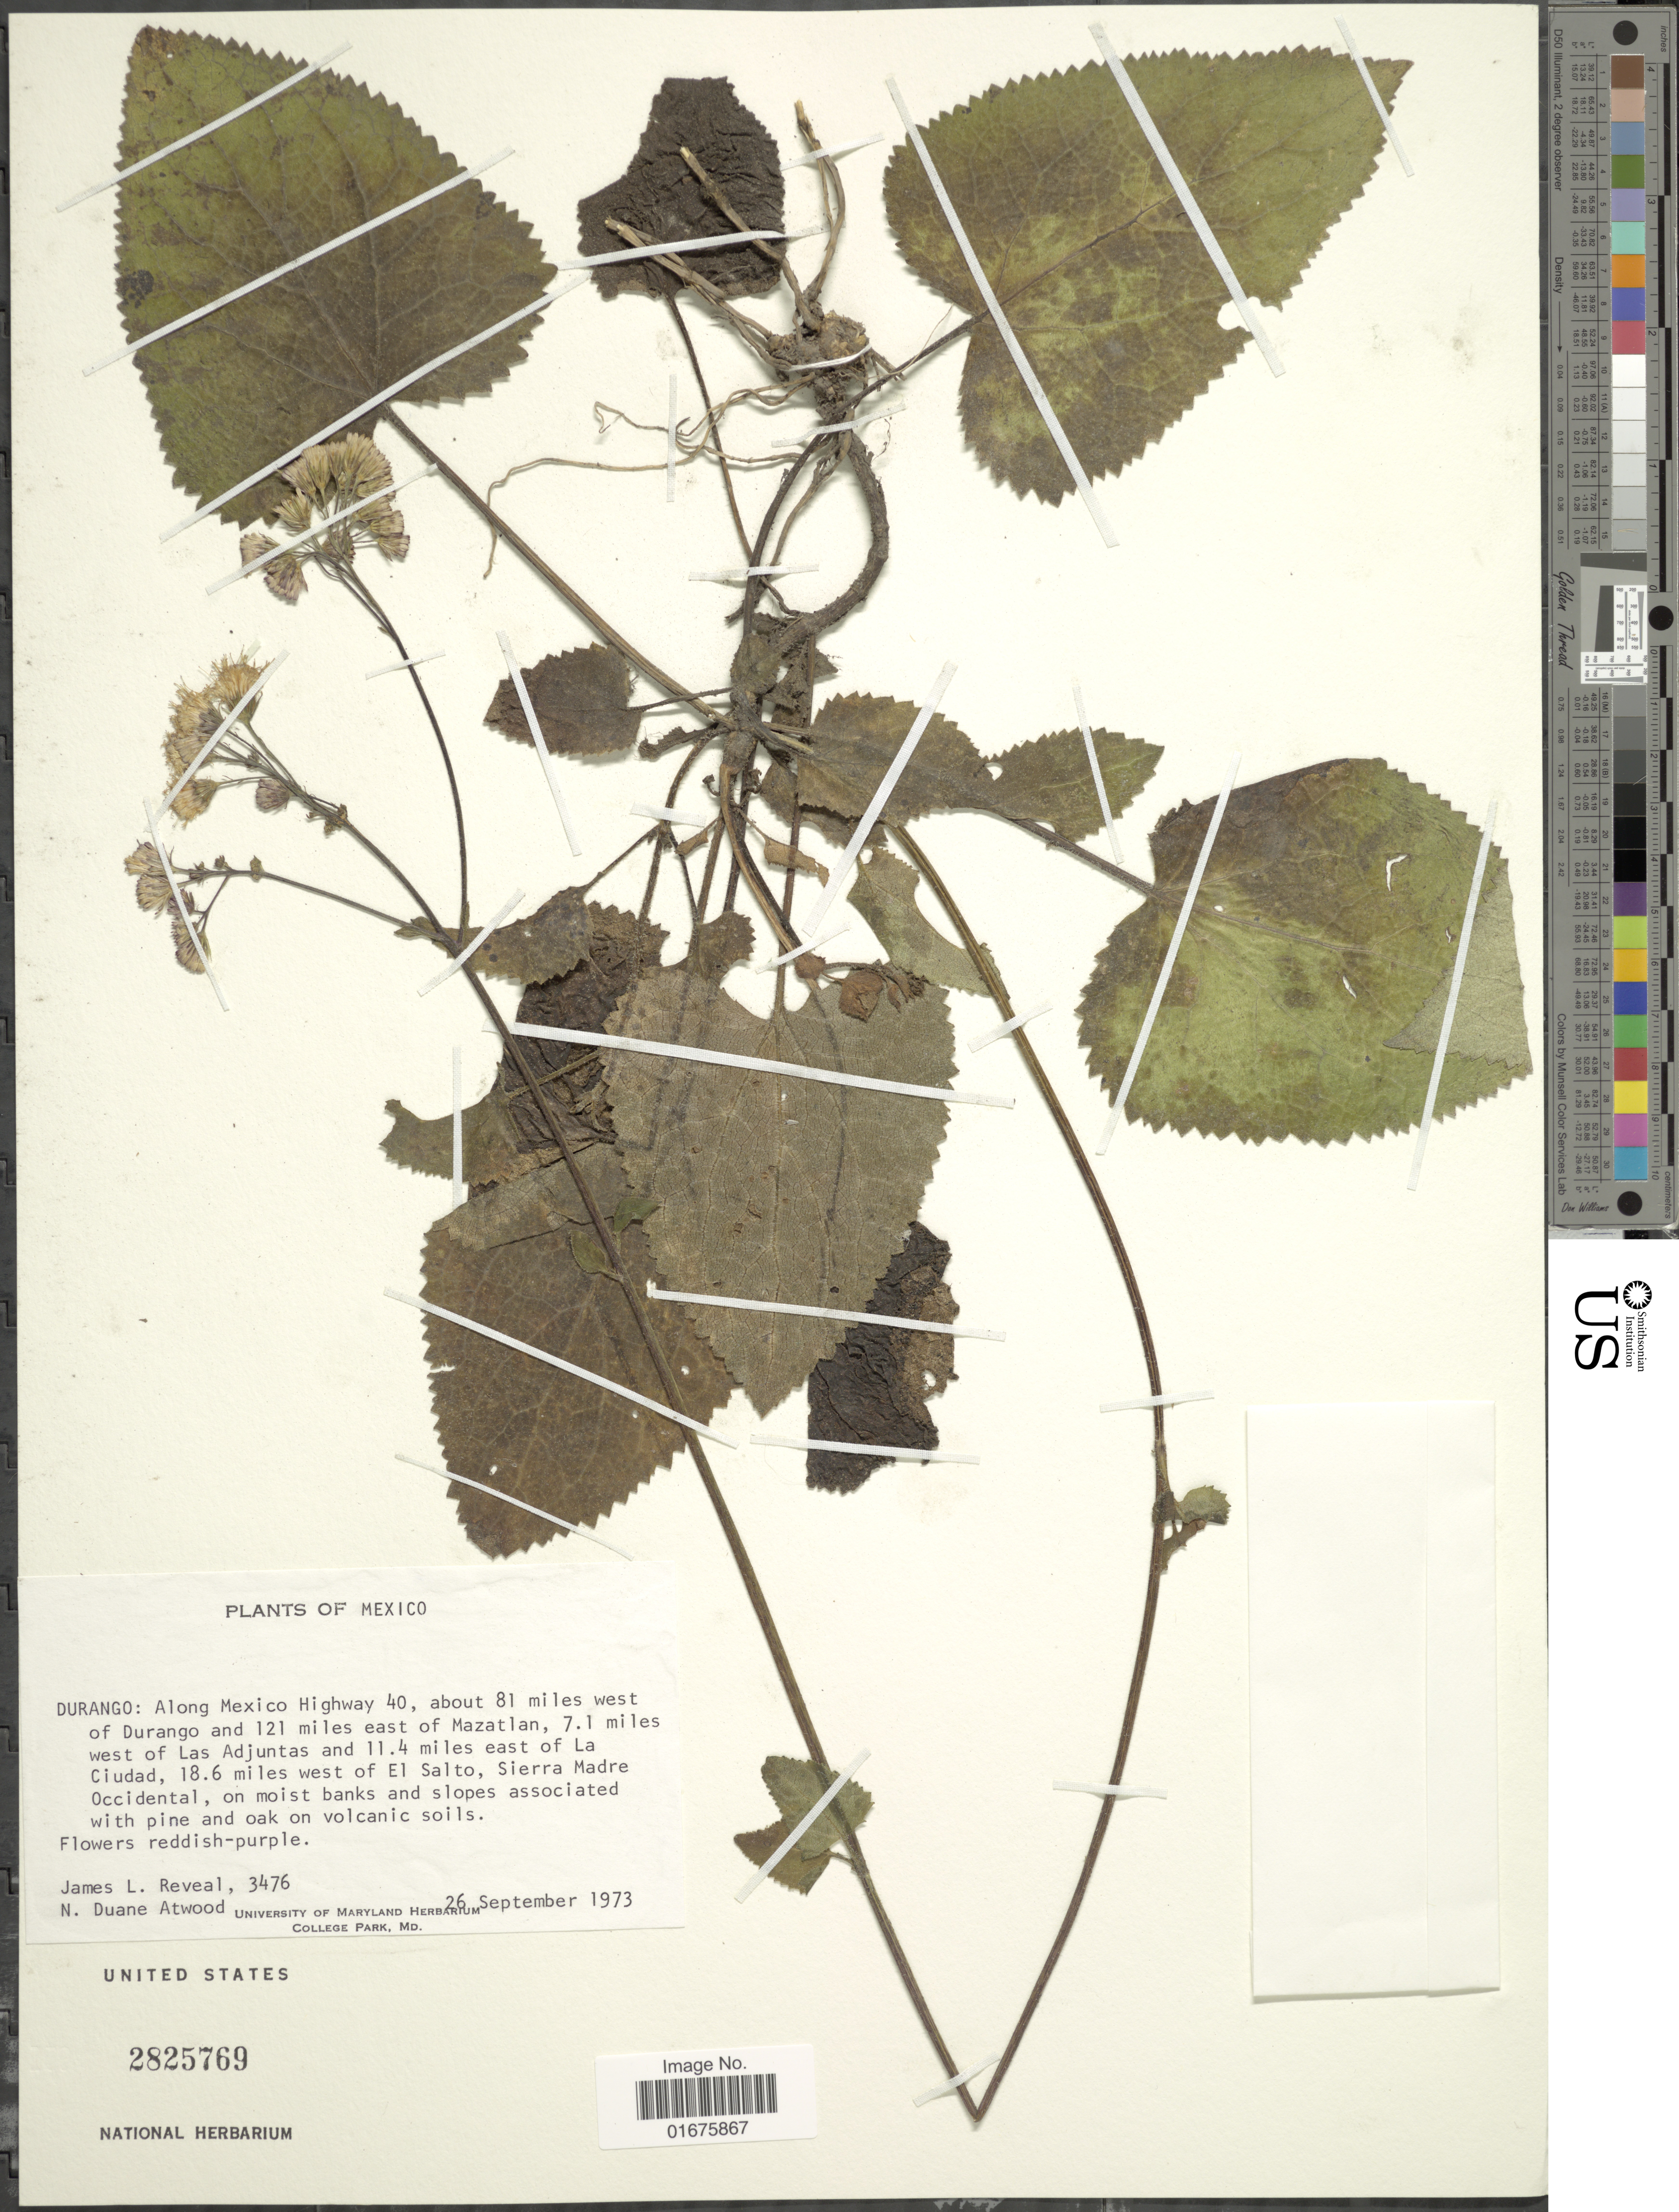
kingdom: Plantae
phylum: Tracheophyta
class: Magnoliopsida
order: Asterales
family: Asteraceae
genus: Ageratina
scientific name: Ageratina grashoffii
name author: B.L. Turner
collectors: J. L. Reveal & N. Atwood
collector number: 3476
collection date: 1973-09-26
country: Mexico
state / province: Durango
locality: Along Mexico Highway 40, about 81 miles west of Durango and 121 miles east of Mazatlan, 7.1 miles west of Las Adjuntas and 11.4 miles east of La Ciudad, 18.6 miles west of El Salto, Sierra Madre Occidental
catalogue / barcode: US 2825769